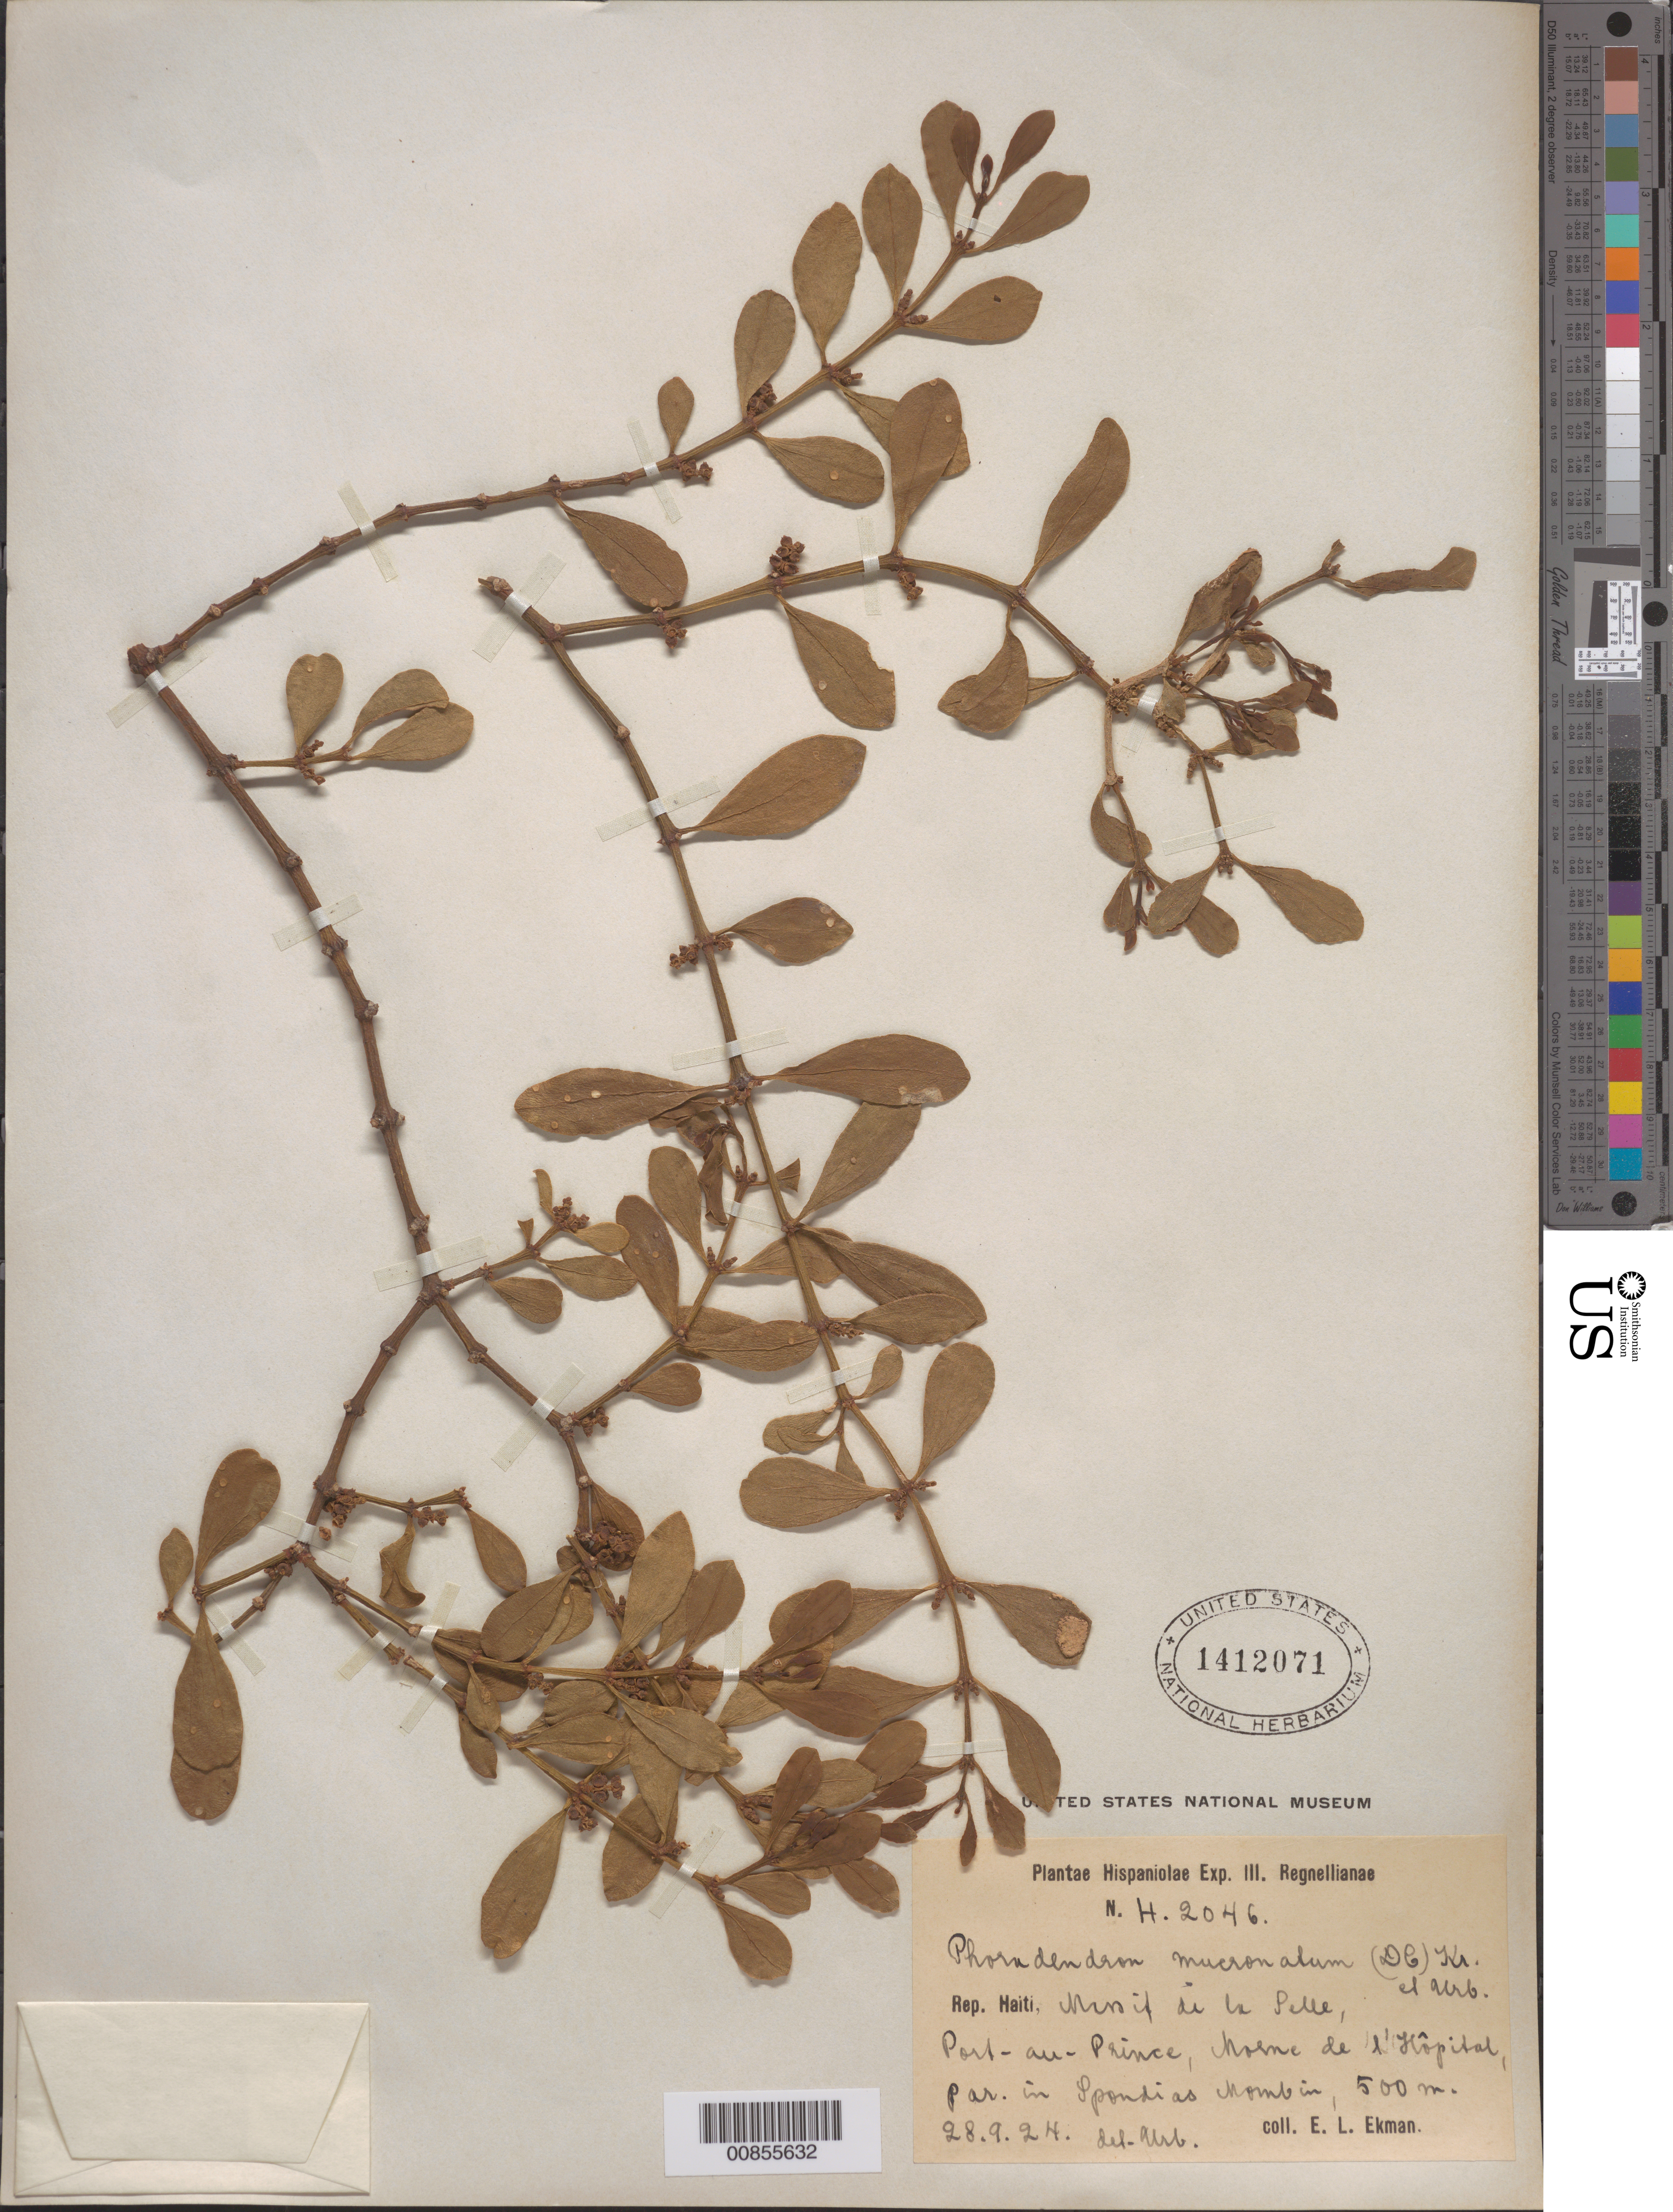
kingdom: Plantae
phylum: Tracheophyta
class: Magnoliopsida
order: Santalales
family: Viscaceae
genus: Phoradendron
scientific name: Phoradendron mucronatum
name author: (DC.) Krug & Urb.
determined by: Urban, Ignatz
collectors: E. L. Ekman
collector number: H 2046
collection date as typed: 28 Sep 1924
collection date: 1924-09-28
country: Haiti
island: Hispaniola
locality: Massif de la Selle, Port-au-Prince, Morne de L'Hôpital.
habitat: In Spodias mombin.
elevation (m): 500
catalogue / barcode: US 1412071